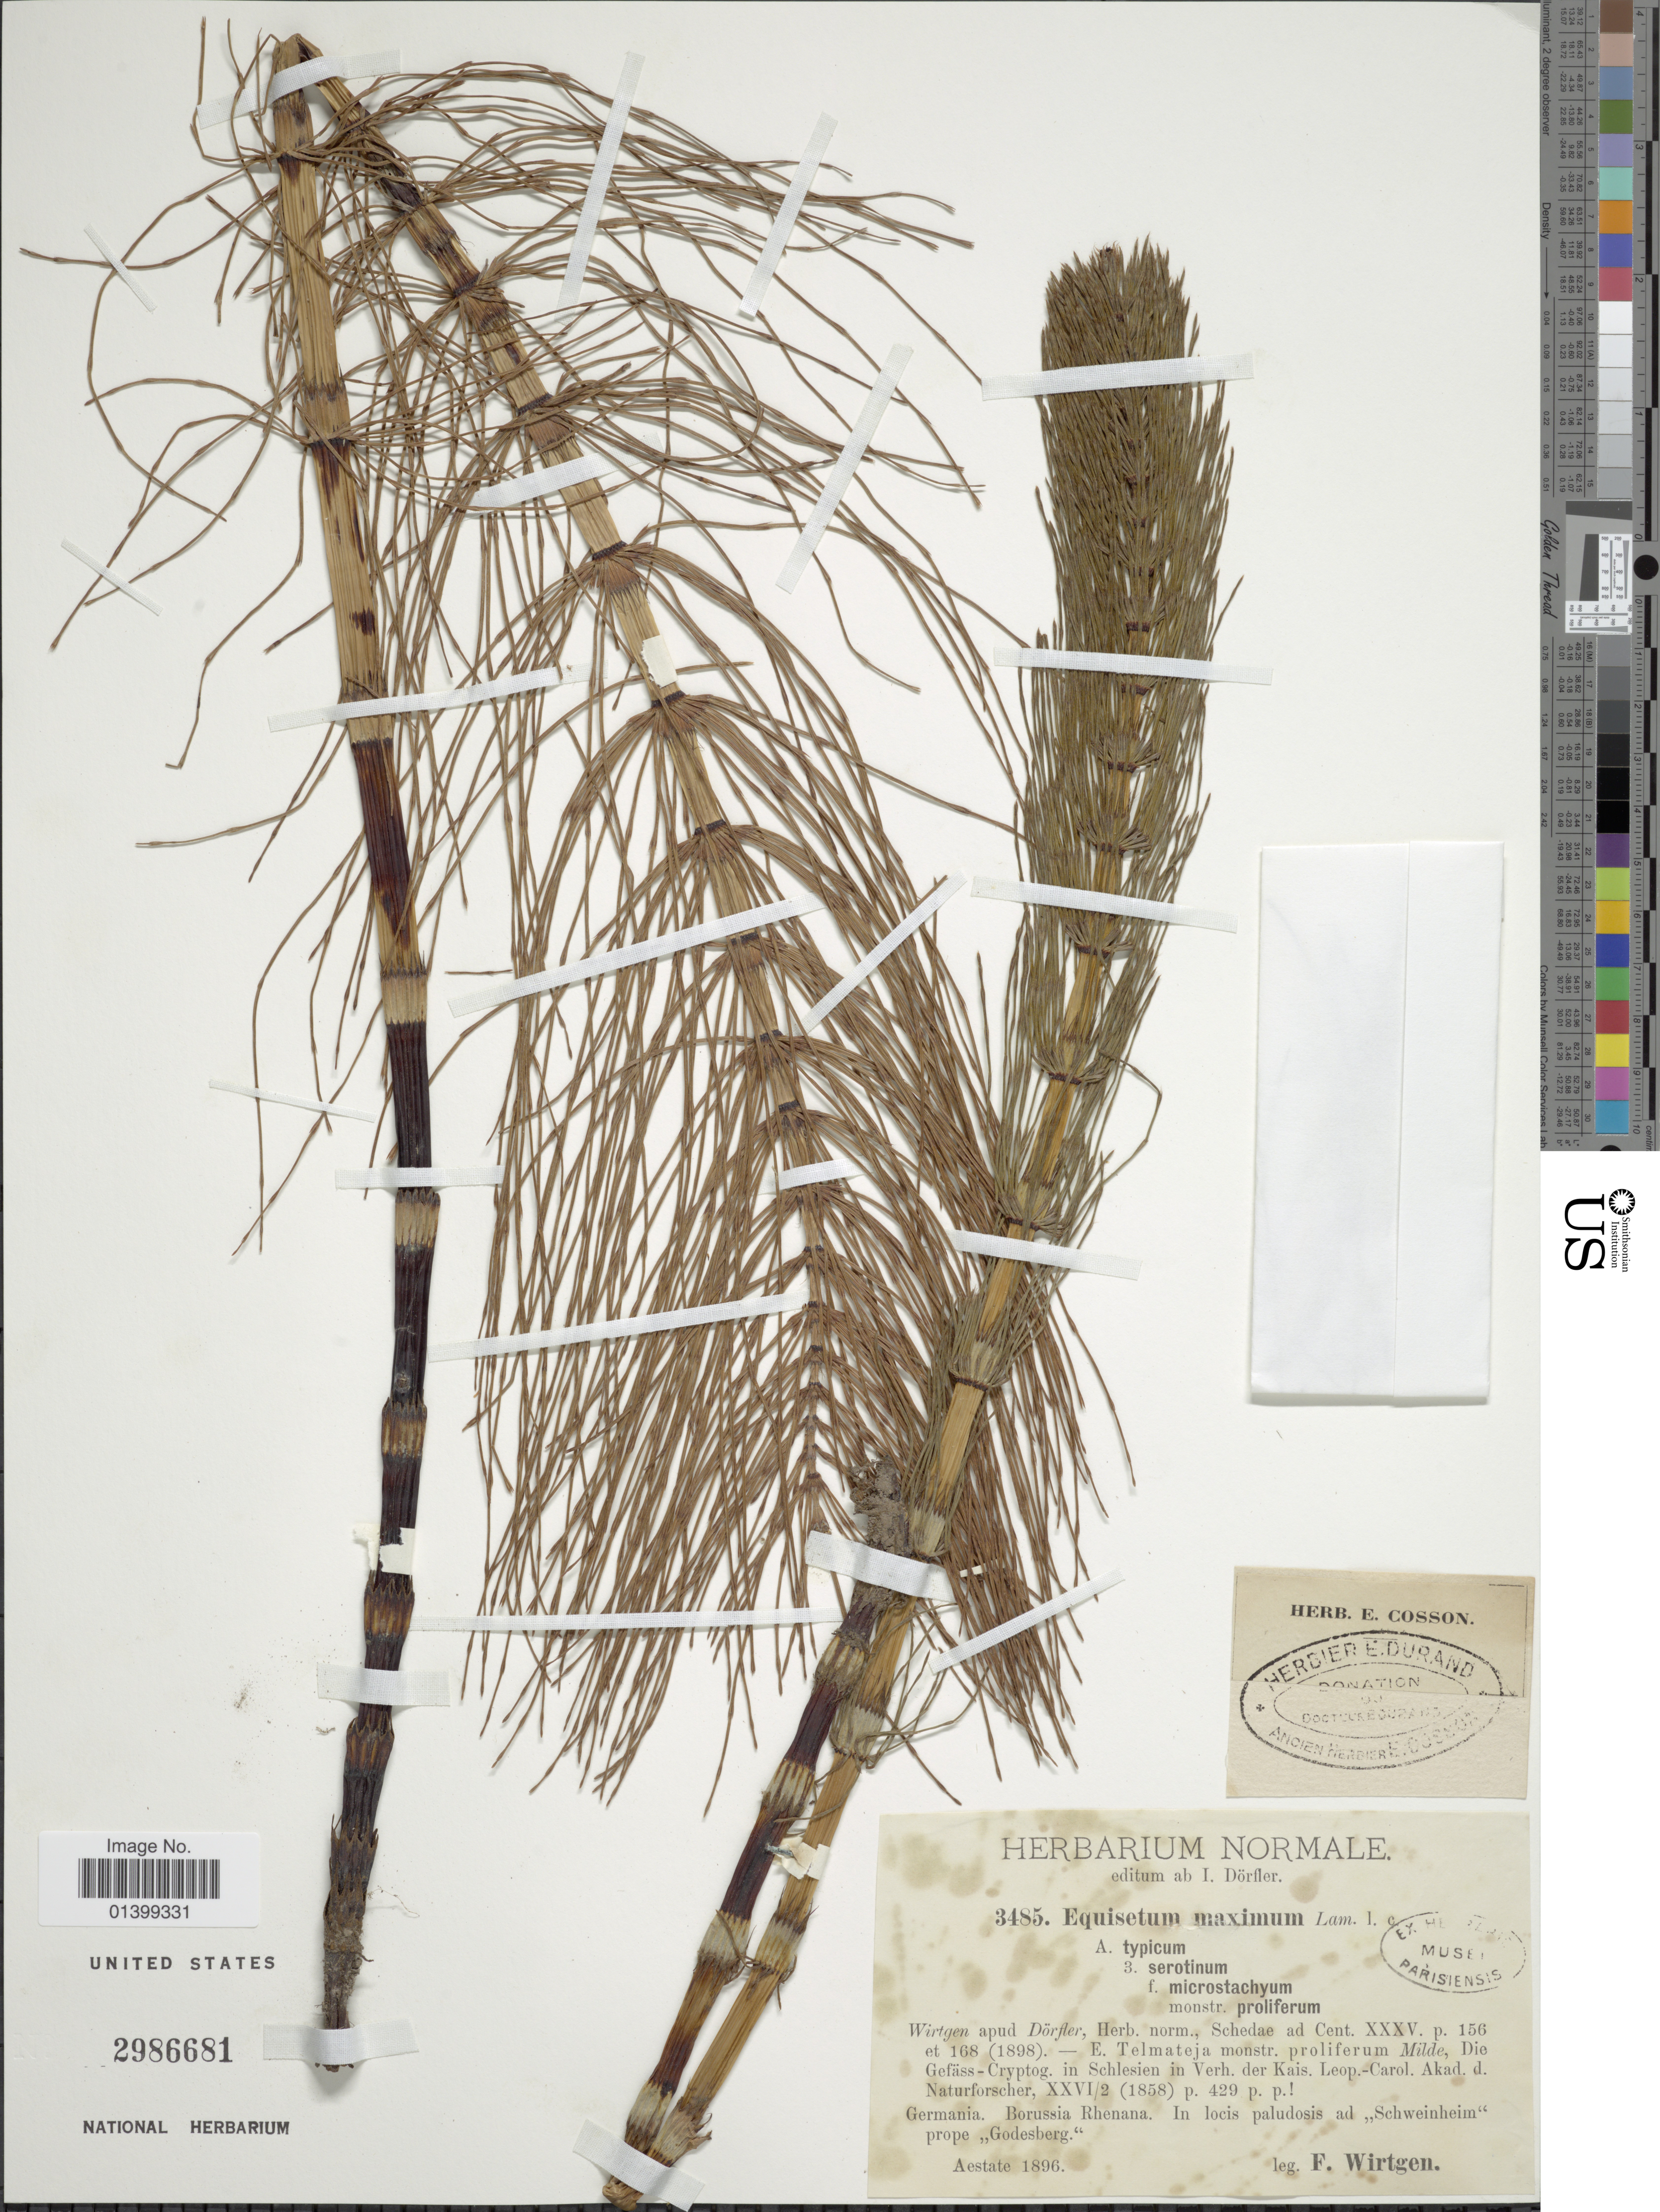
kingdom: Plantae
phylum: Tracheophyta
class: Polypodiopsida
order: Equisetales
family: Equisetaceae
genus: Equisetum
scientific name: Equisetum telmateia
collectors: F. Wirtgen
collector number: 3485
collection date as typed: Aestate 1896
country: Germany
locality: Germania. Borussia Rhenana. In locis paludosis ad ,,Scheinheim" prope ,,Godesberg"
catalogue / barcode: US 2986681